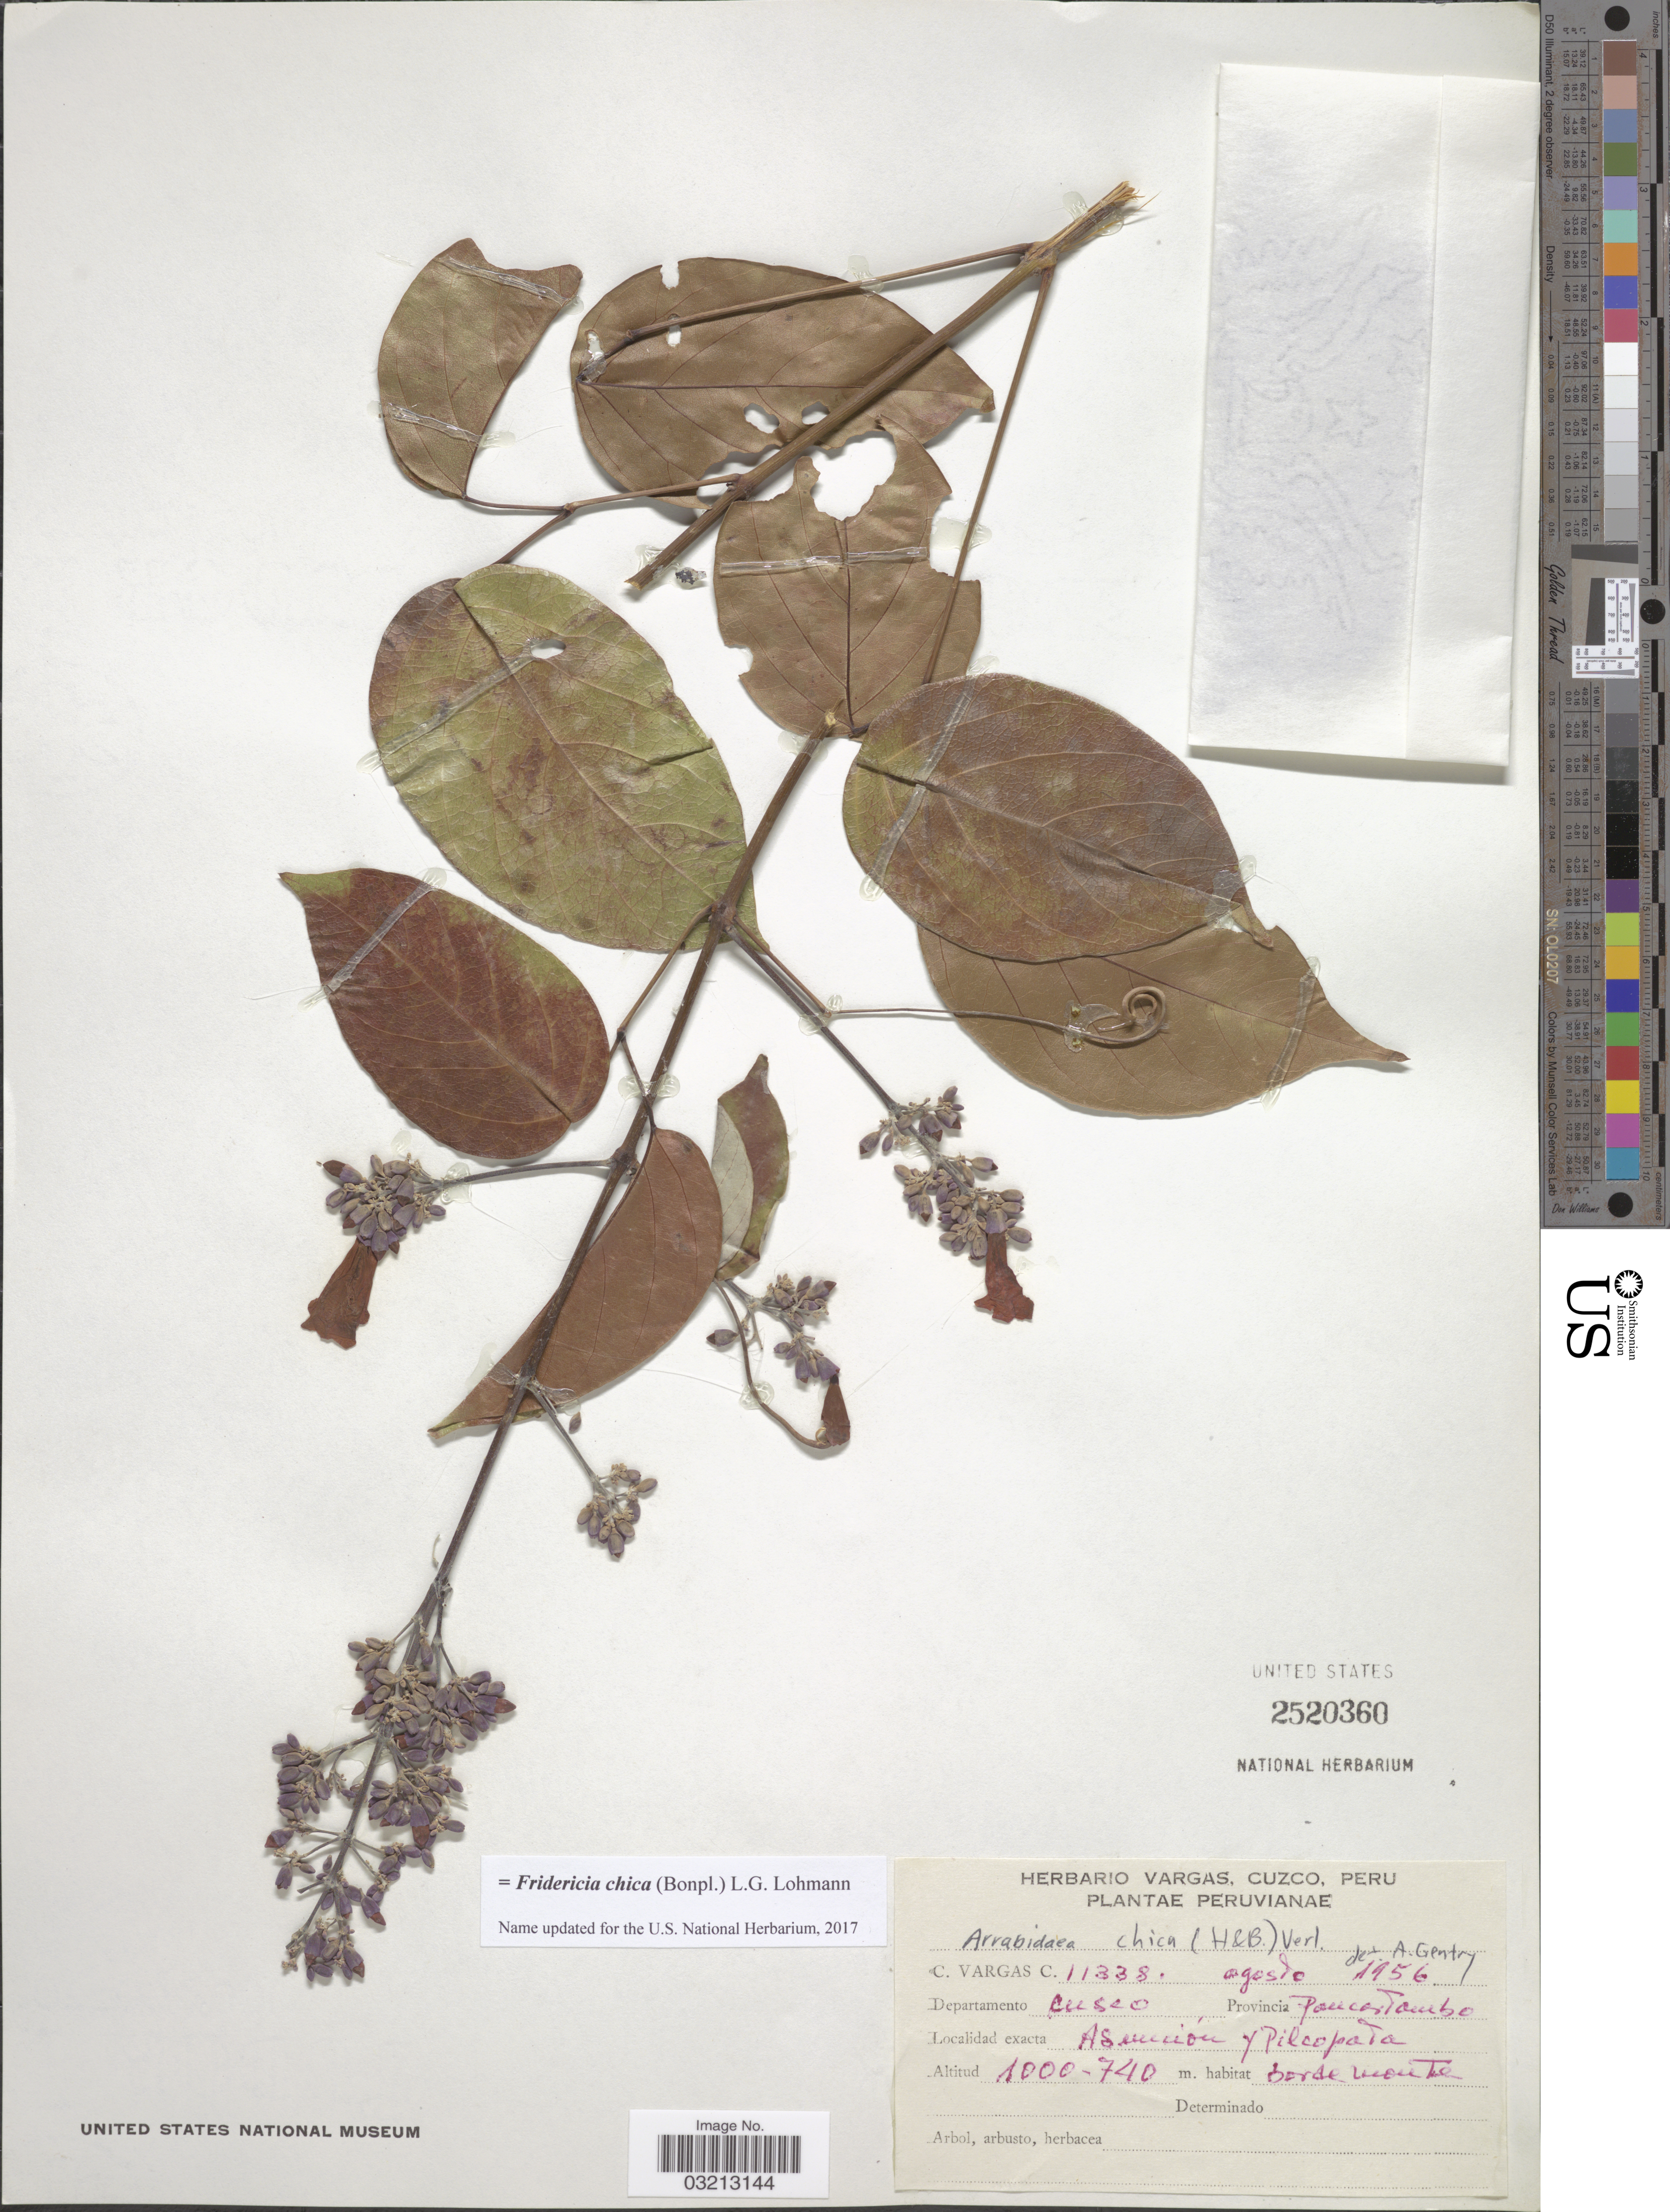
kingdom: Plantae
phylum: Tracheophyta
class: Magnoliopsida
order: Lamiales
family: Bignoniaceae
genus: Fridericia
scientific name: Fridericia chica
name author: (Bonpl.) L.G. Lohmann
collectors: C. Vargas Calderón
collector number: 11338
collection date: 1956-08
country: Peru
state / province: Cusco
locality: Departamento Cusco, Provincia Paucartambo. Asunción y Pilcopata.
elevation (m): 740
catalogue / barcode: US 2520360